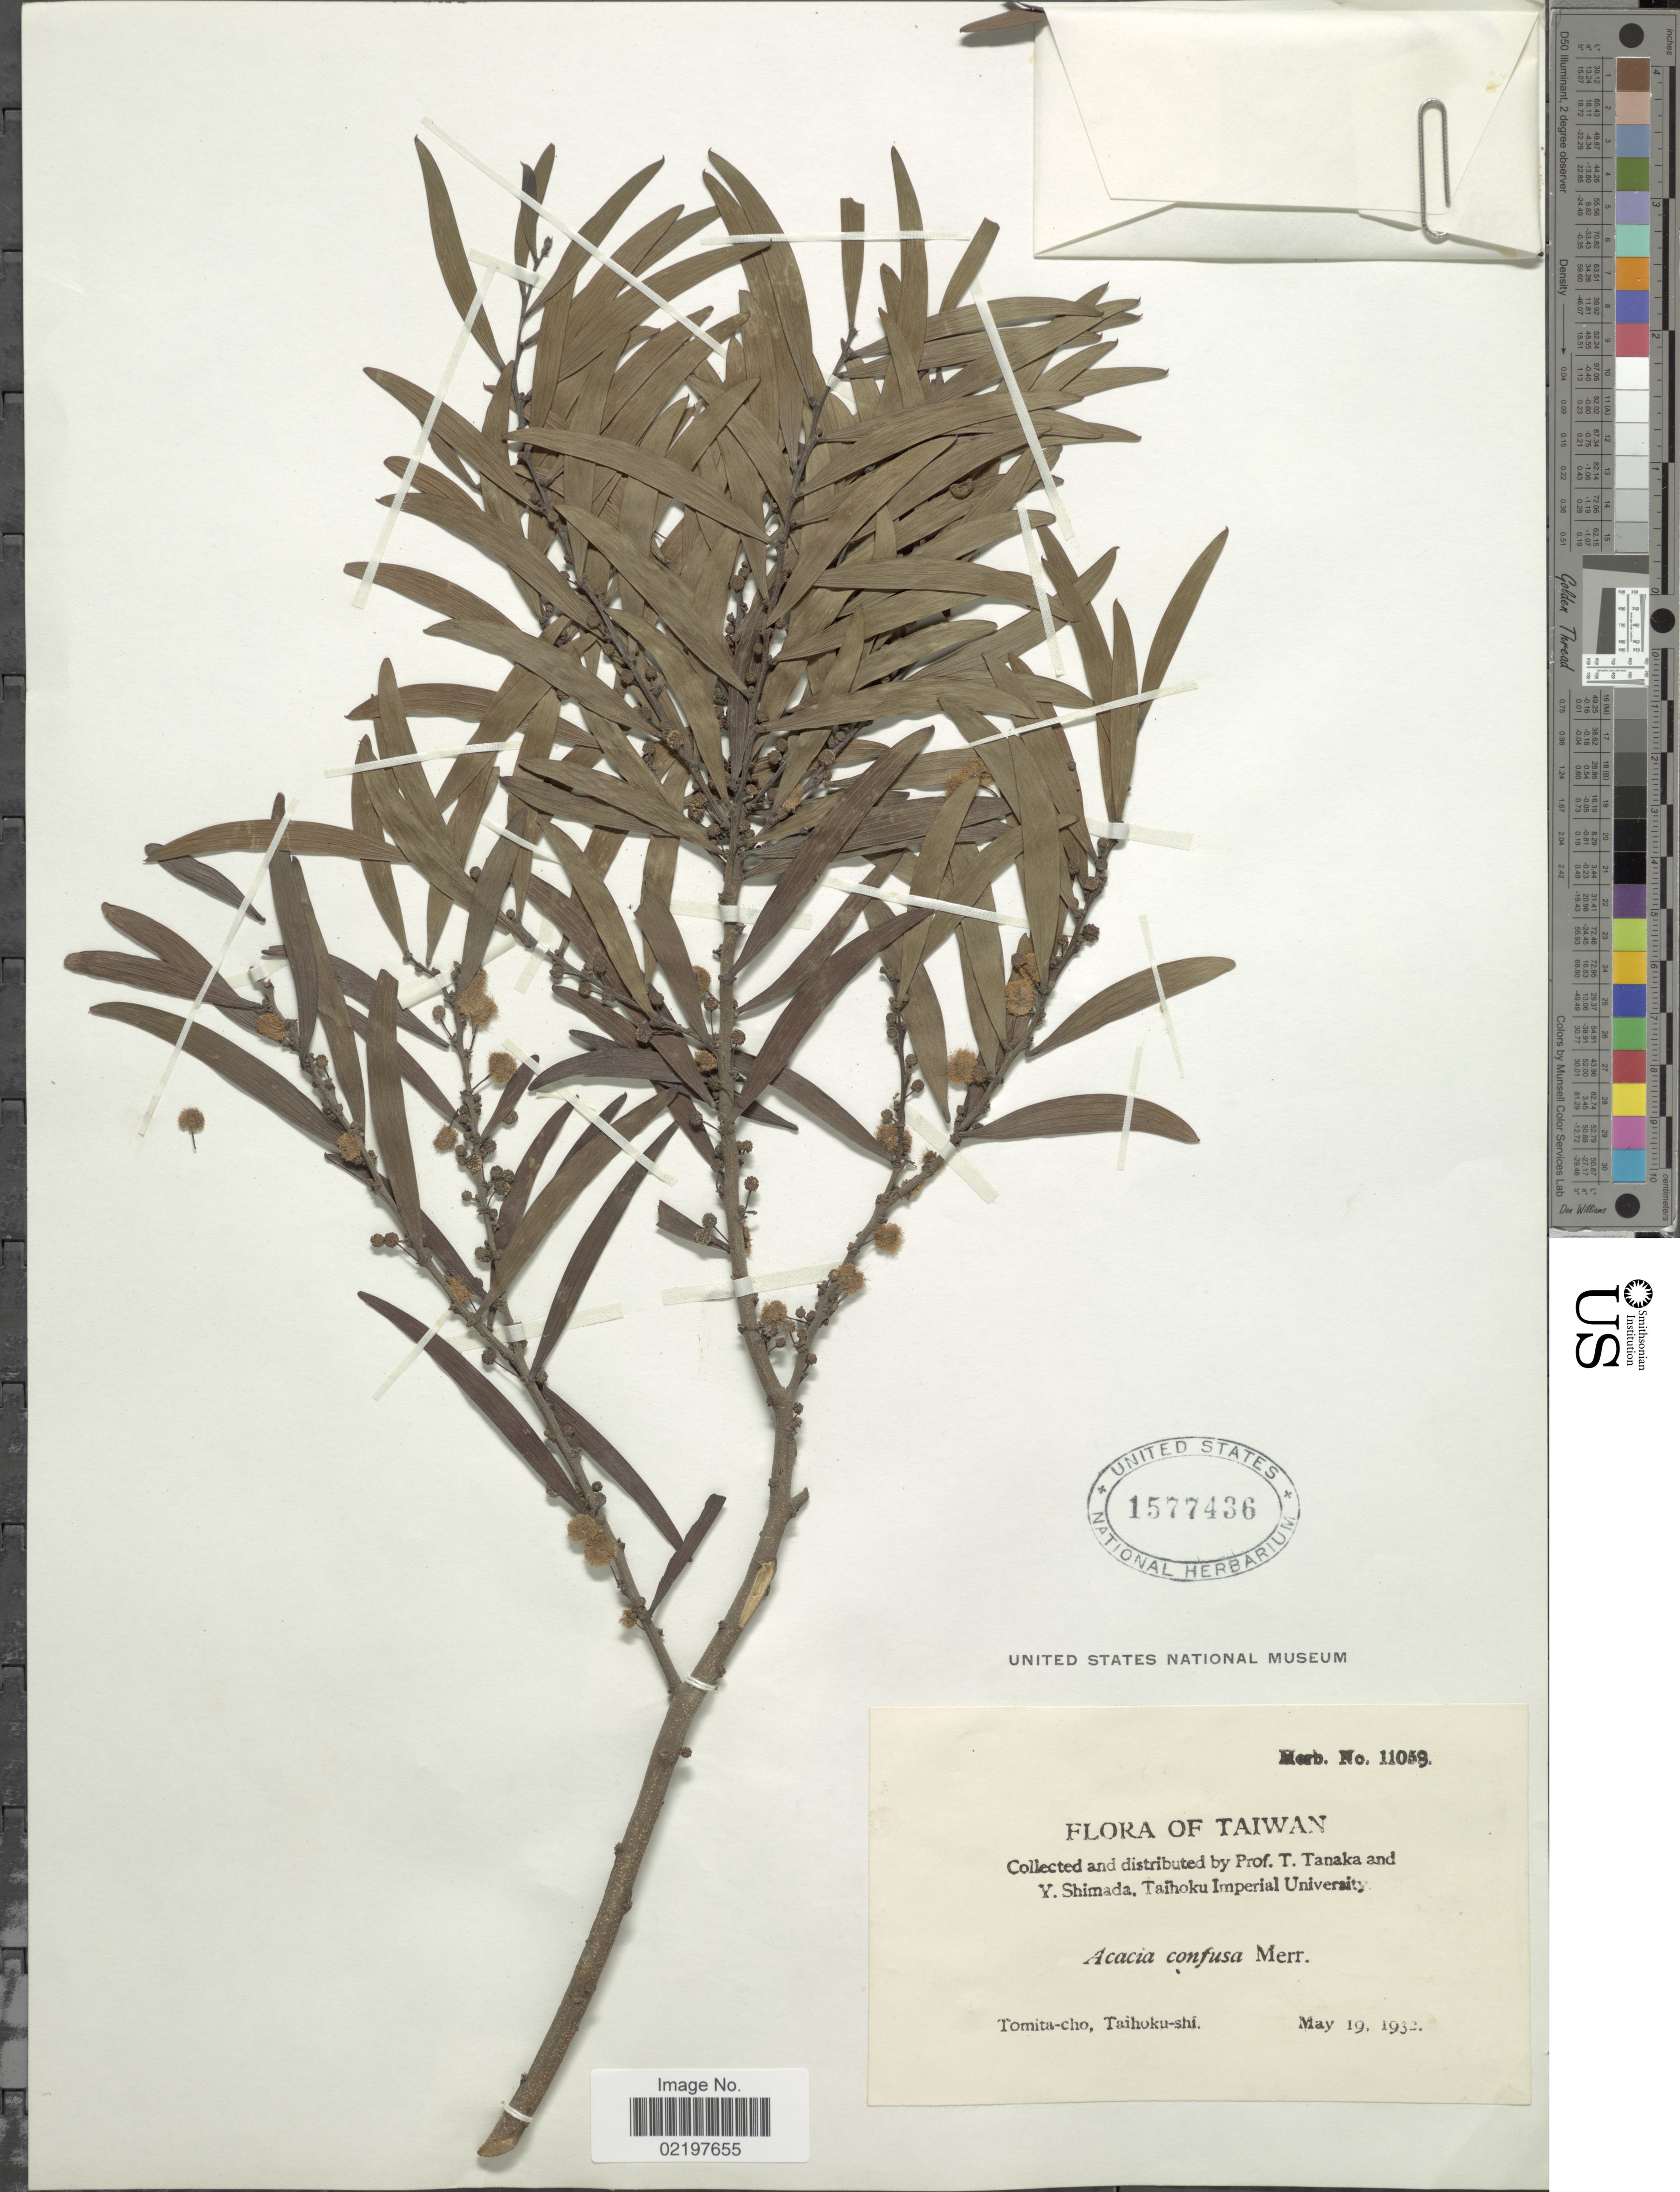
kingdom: Plantae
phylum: Tracheophyta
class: Magnoliopsida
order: Fabales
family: Fabaceae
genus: Acacia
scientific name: Acacia confusa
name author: Merr.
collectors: T. Tanaka & Y. Shimada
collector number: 11059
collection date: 1932-05-19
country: Taiwan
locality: Tomita-cho, Taihoku-shi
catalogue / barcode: US 1577436